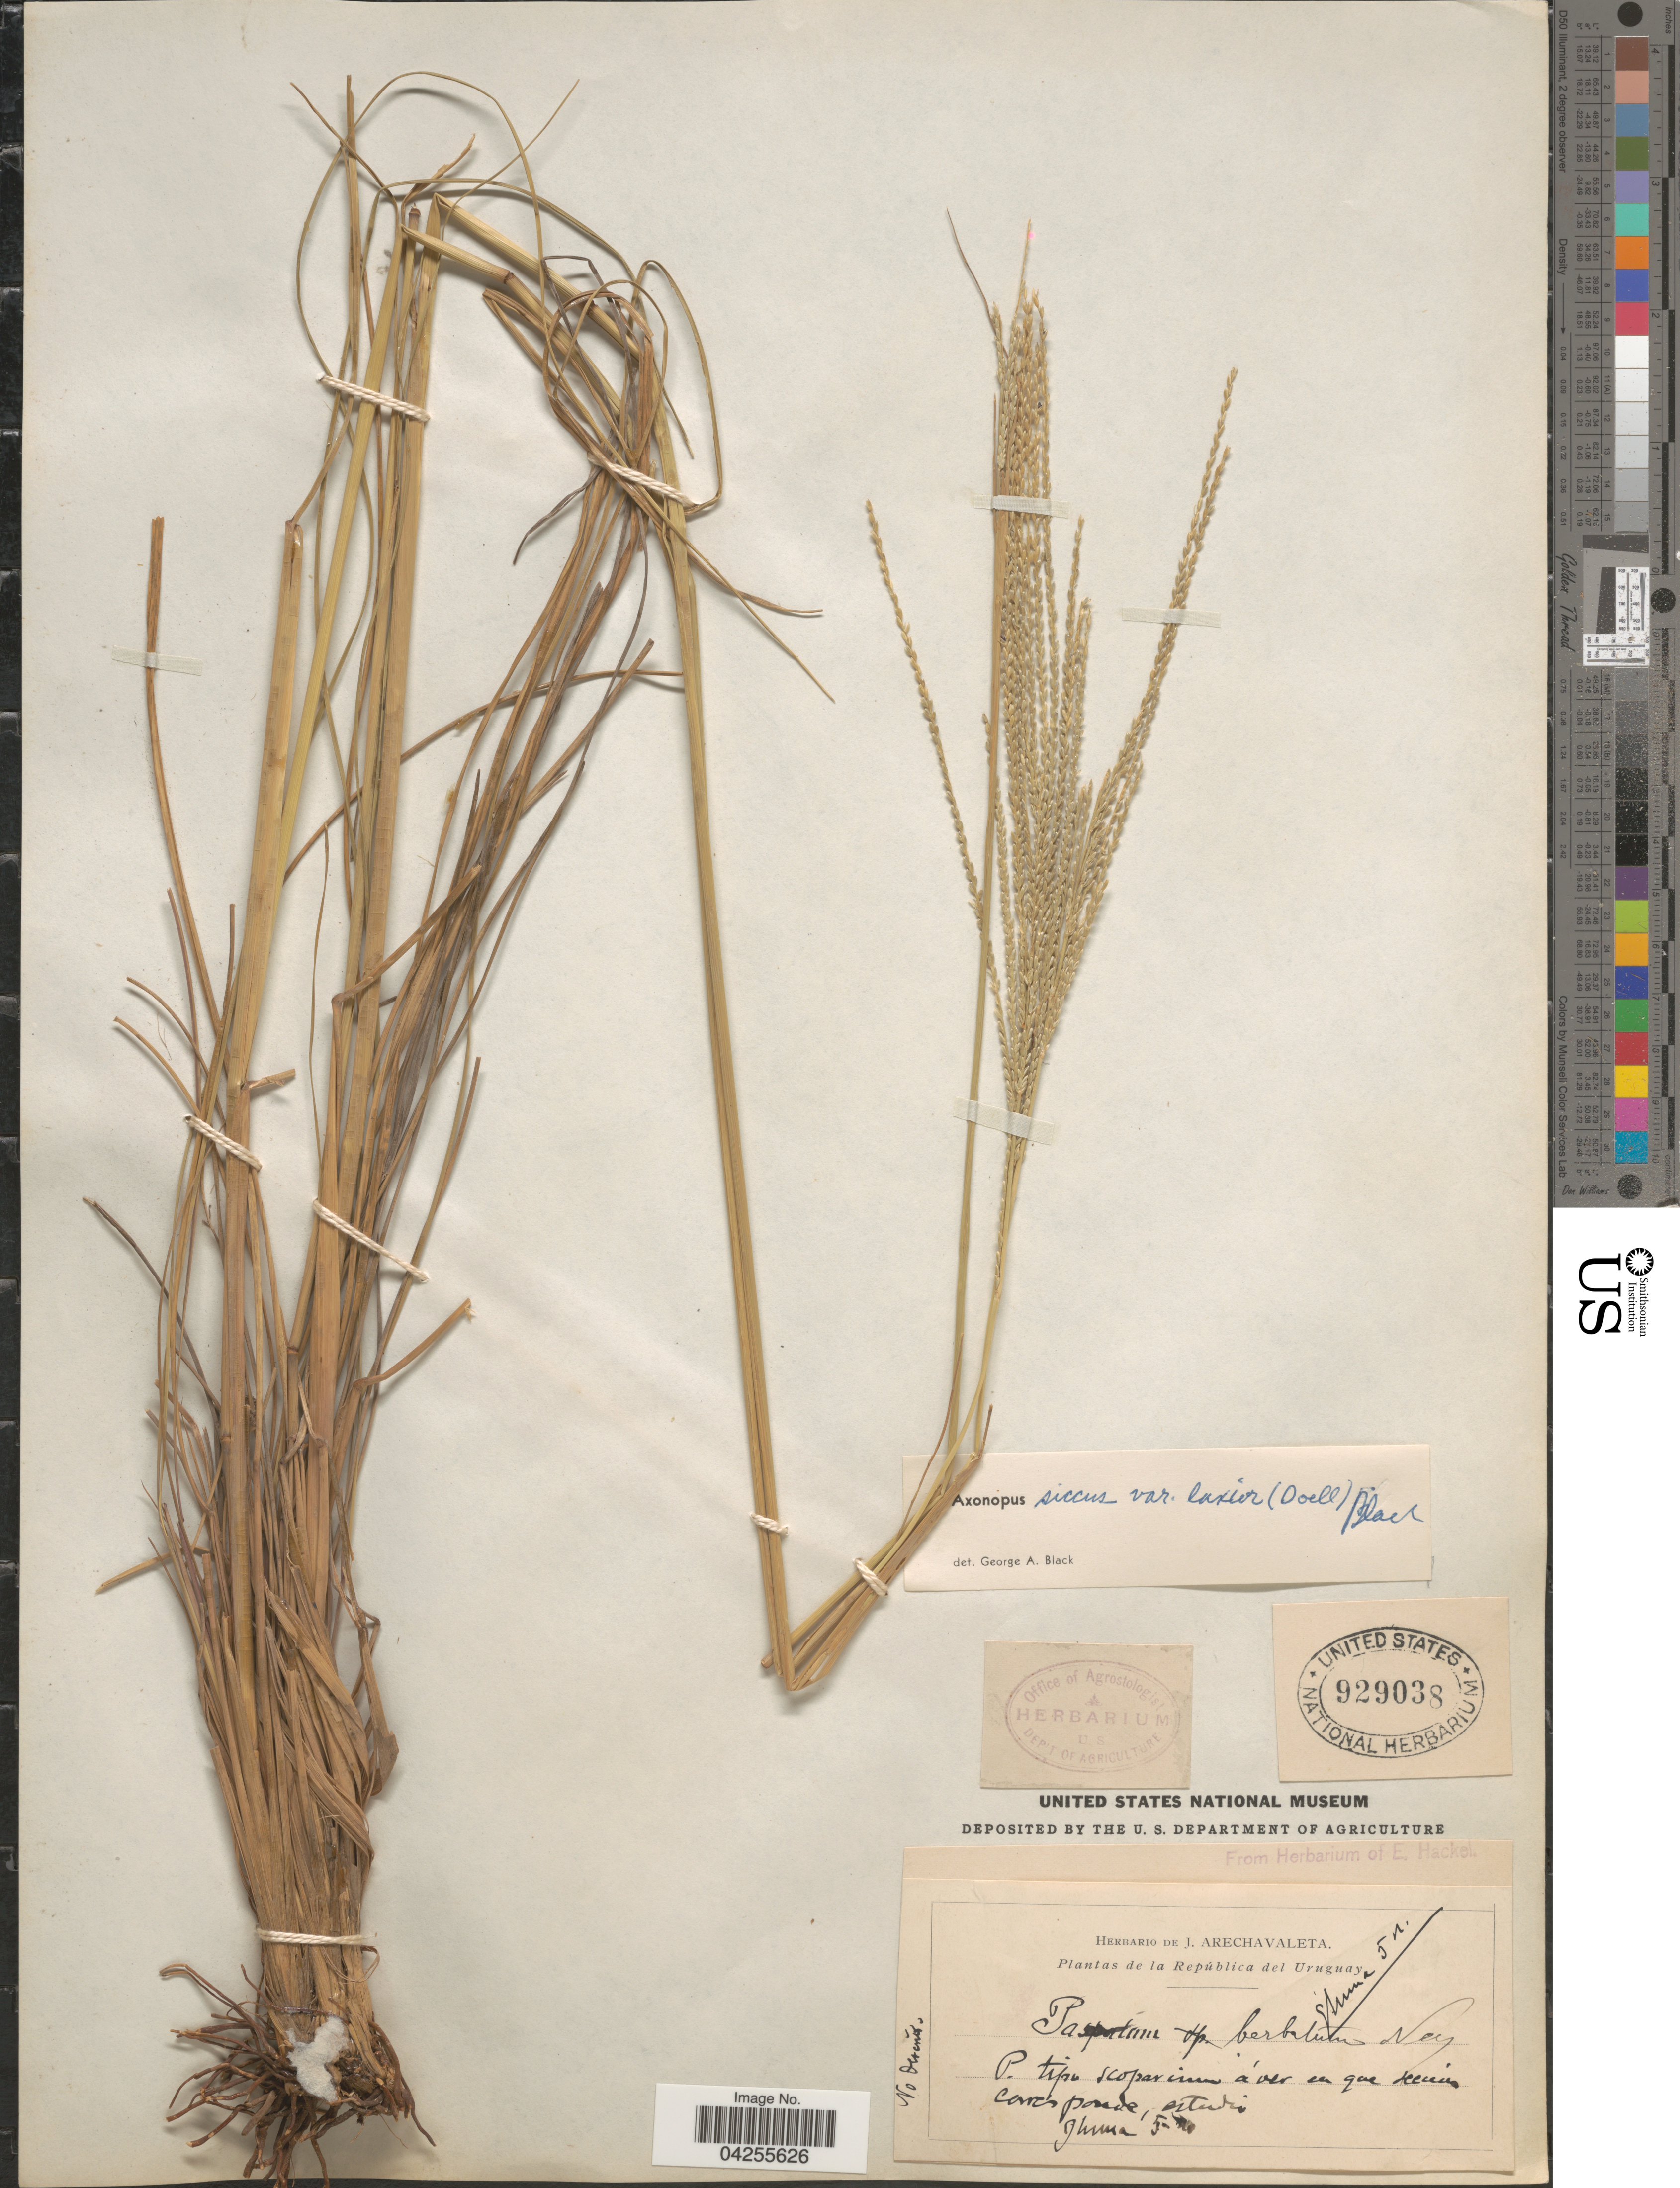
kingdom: Plantae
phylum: Tracheophyta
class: Liliopsida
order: Poales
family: Poaceae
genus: Axonopus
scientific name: Axonopus siccus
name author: (Nees) Kuhlm.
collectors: ex herb. Arechavaleta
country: Uruguay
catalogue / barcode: US 929038